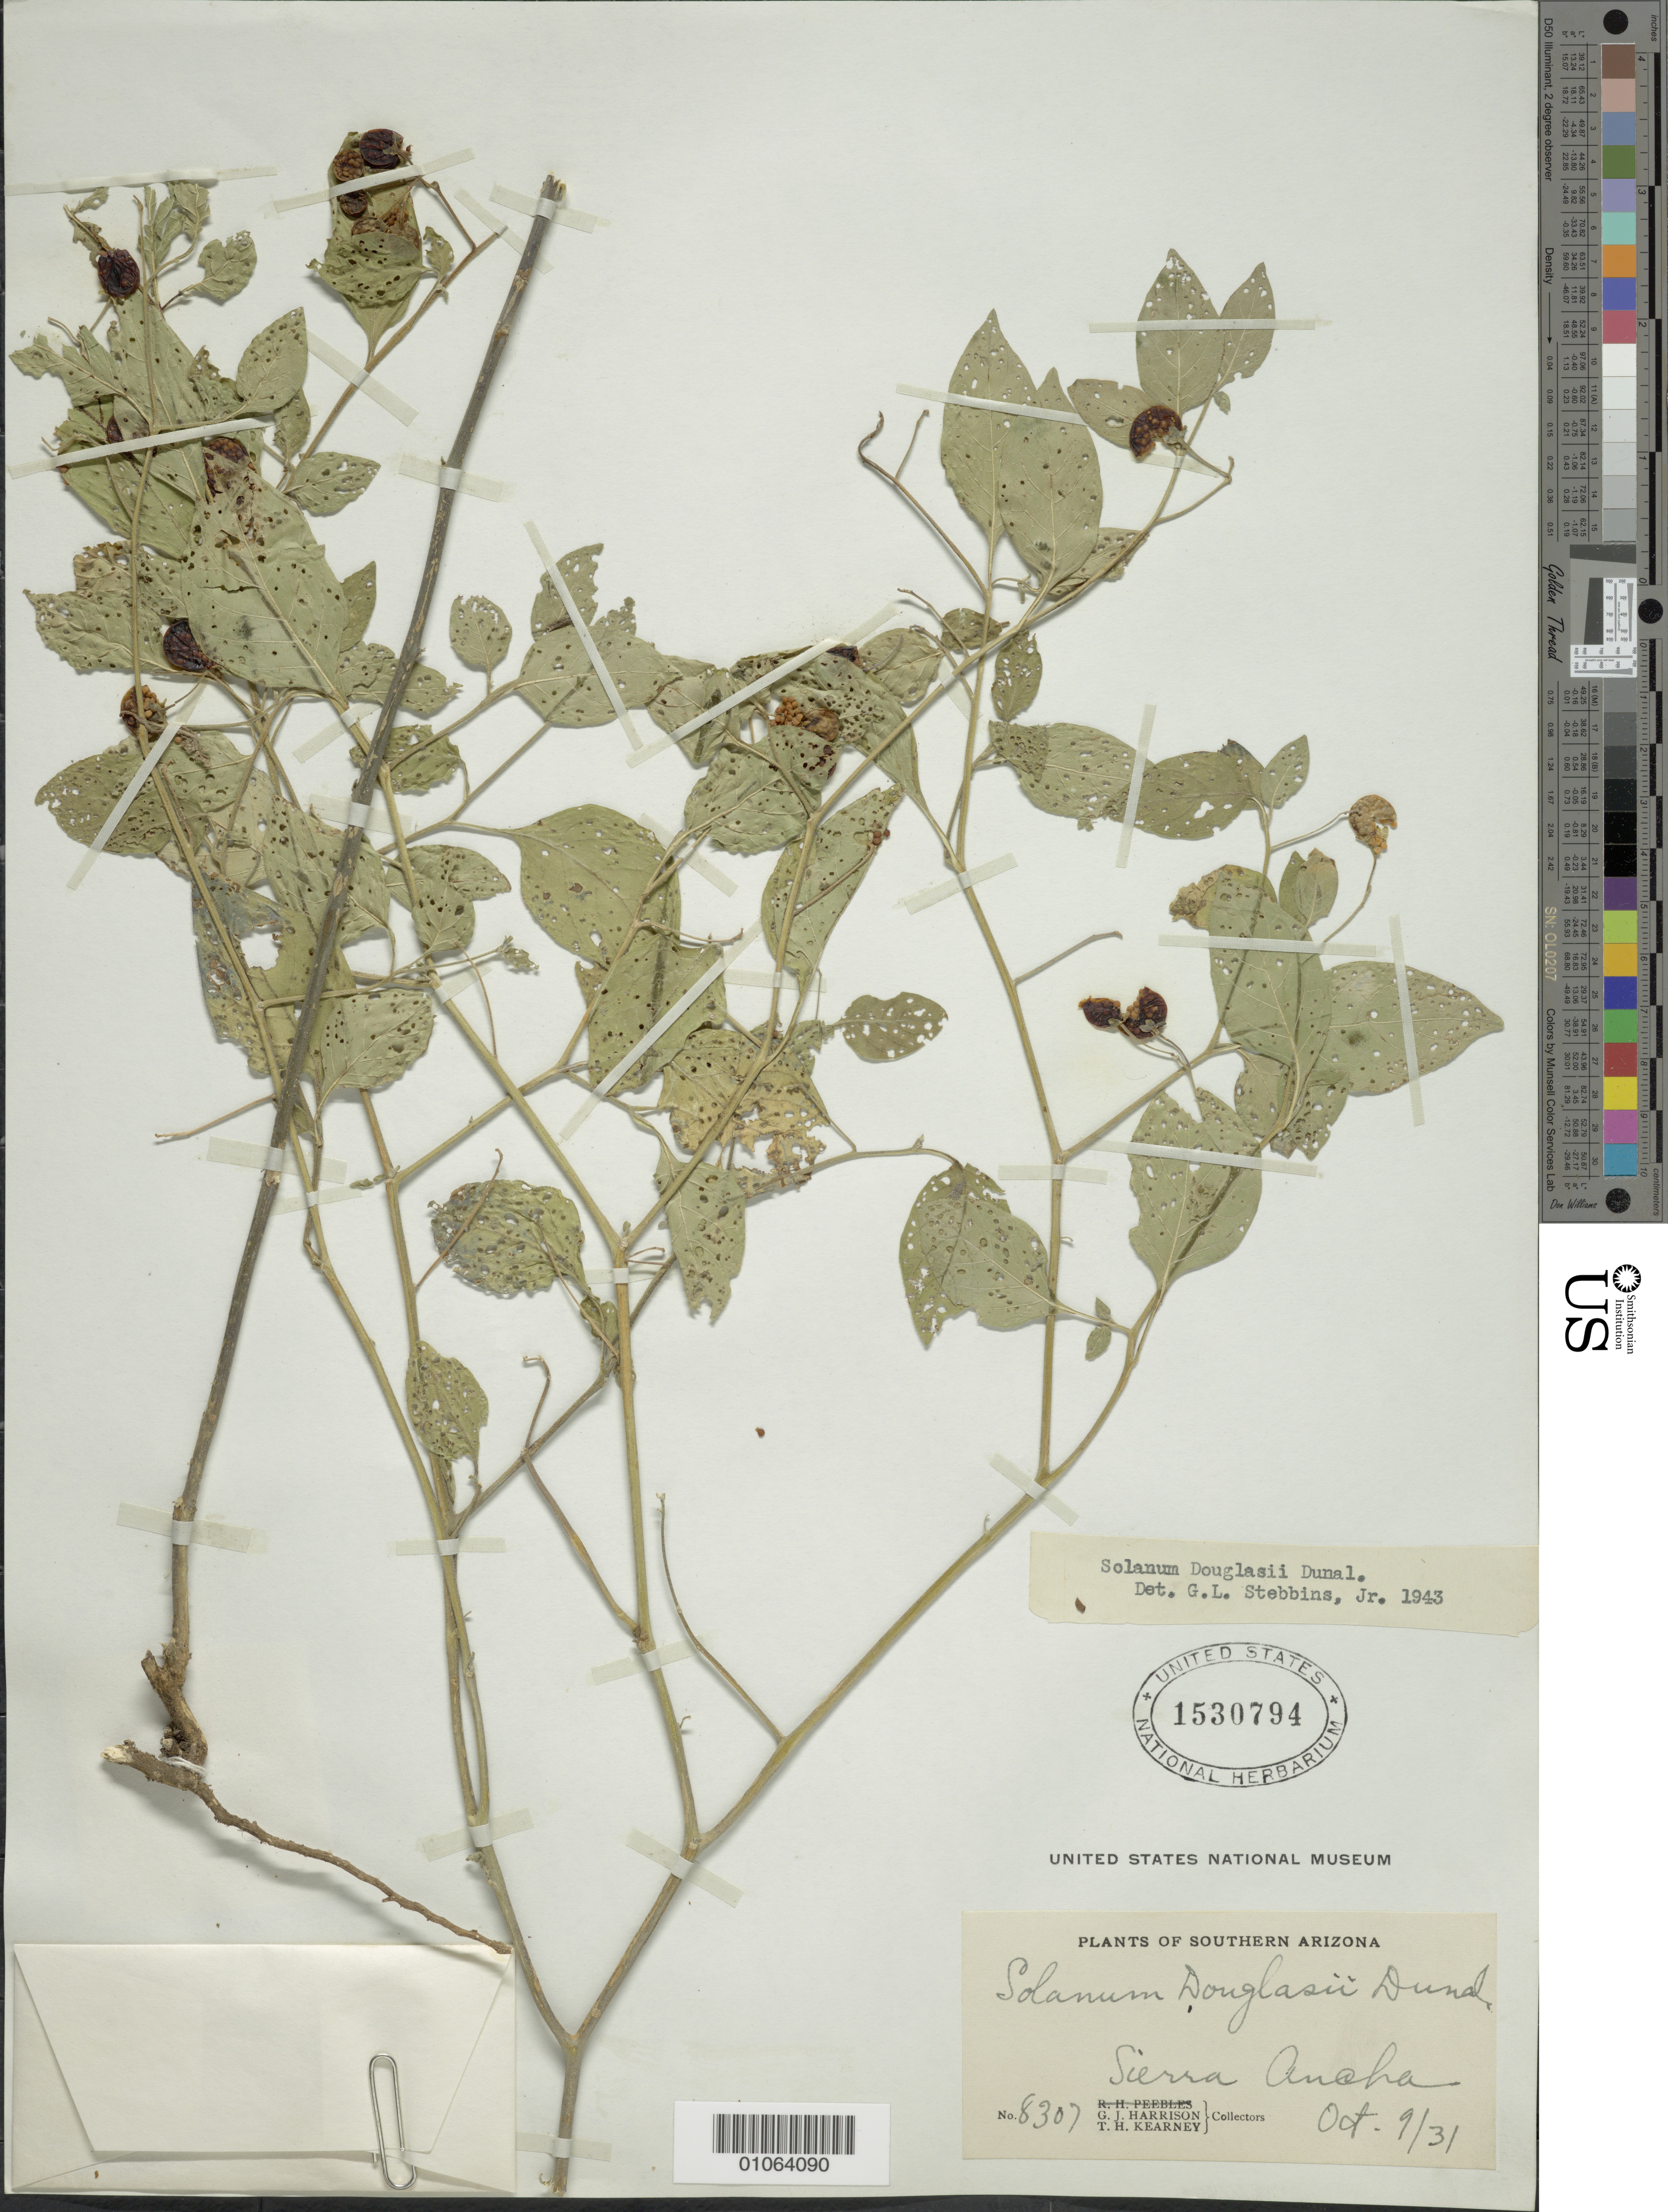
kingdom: Plantae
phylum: Tracheophyta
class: Magnoliopsida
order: Solanales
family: Solanaceae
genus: Solanum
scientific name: Solanum douglasii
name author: Dunal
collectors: G. J. Harrison & T. H. Kearney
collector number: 8307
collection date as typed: Transcribed d/m/y: 9/10/31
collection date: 1931-10-09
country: United States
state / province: Arizona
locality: Southern Arizona. Sierra Ancha.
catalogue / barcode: US 1530794